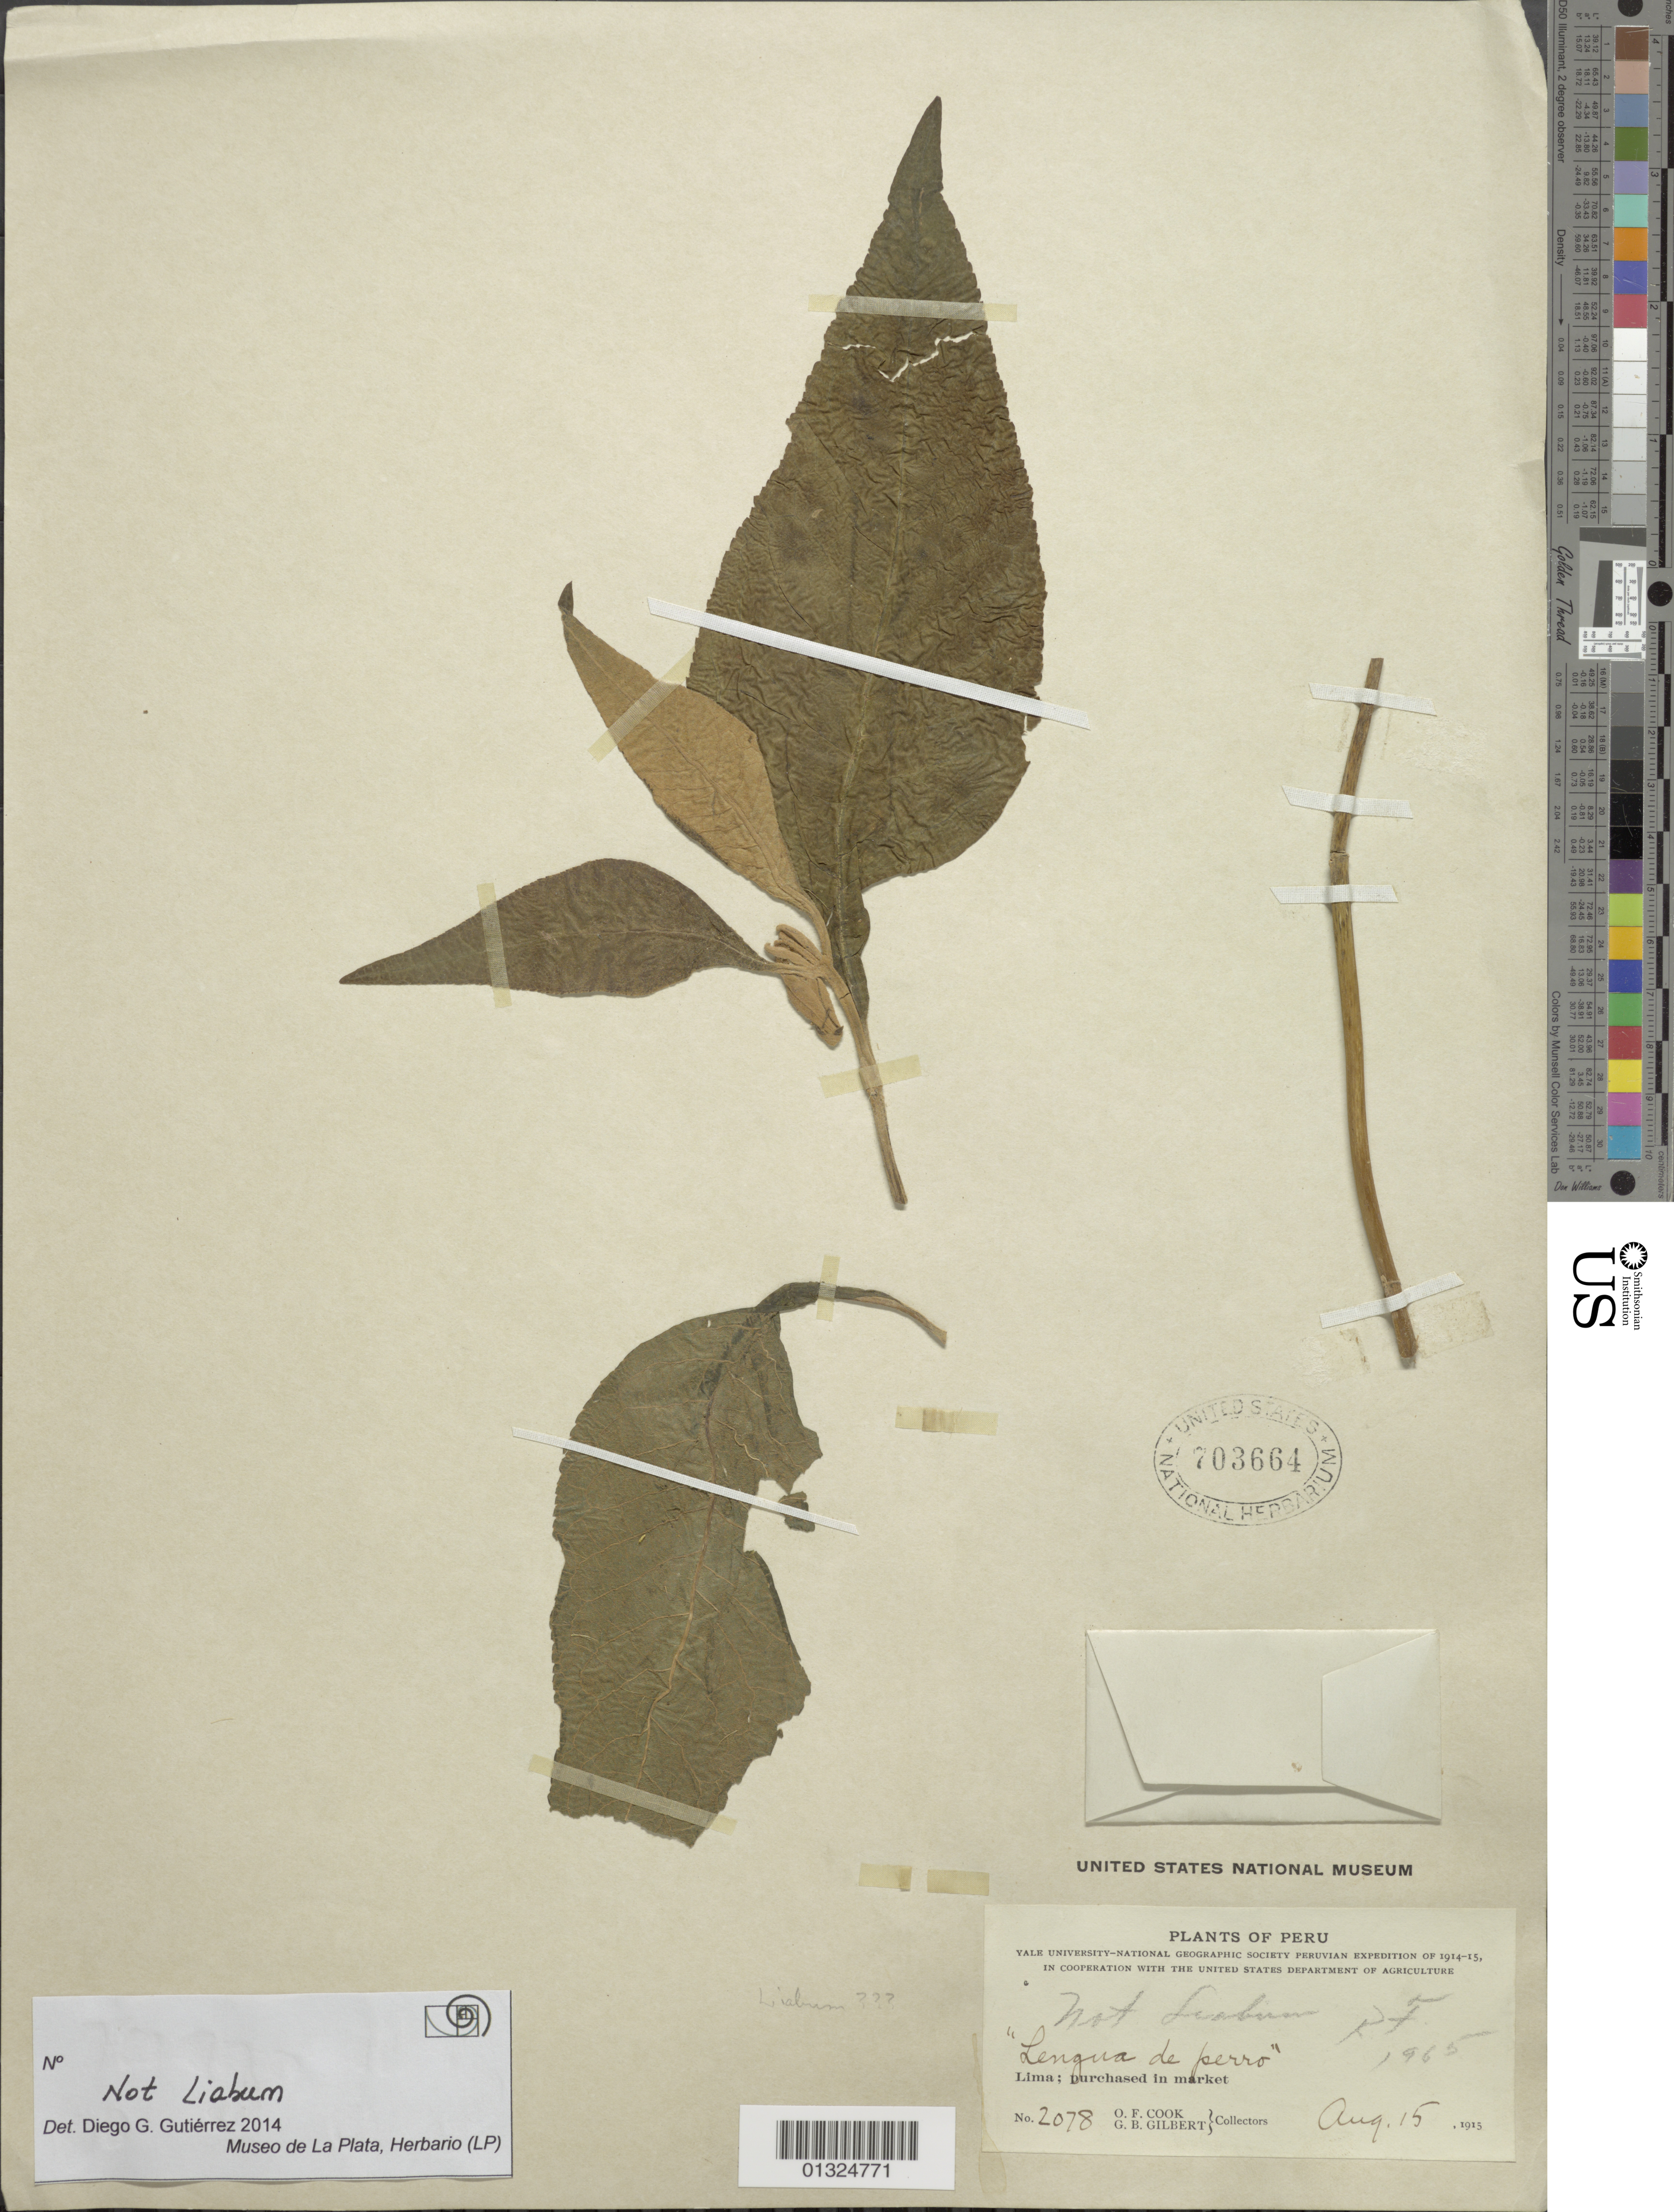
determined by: Gutierrez, D. G.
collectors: O. F. Cook & G. B. Gilbert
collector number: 2078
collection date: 1915-08-15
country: Peru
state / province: Lima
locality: Purchased in market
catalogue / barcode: US 703664